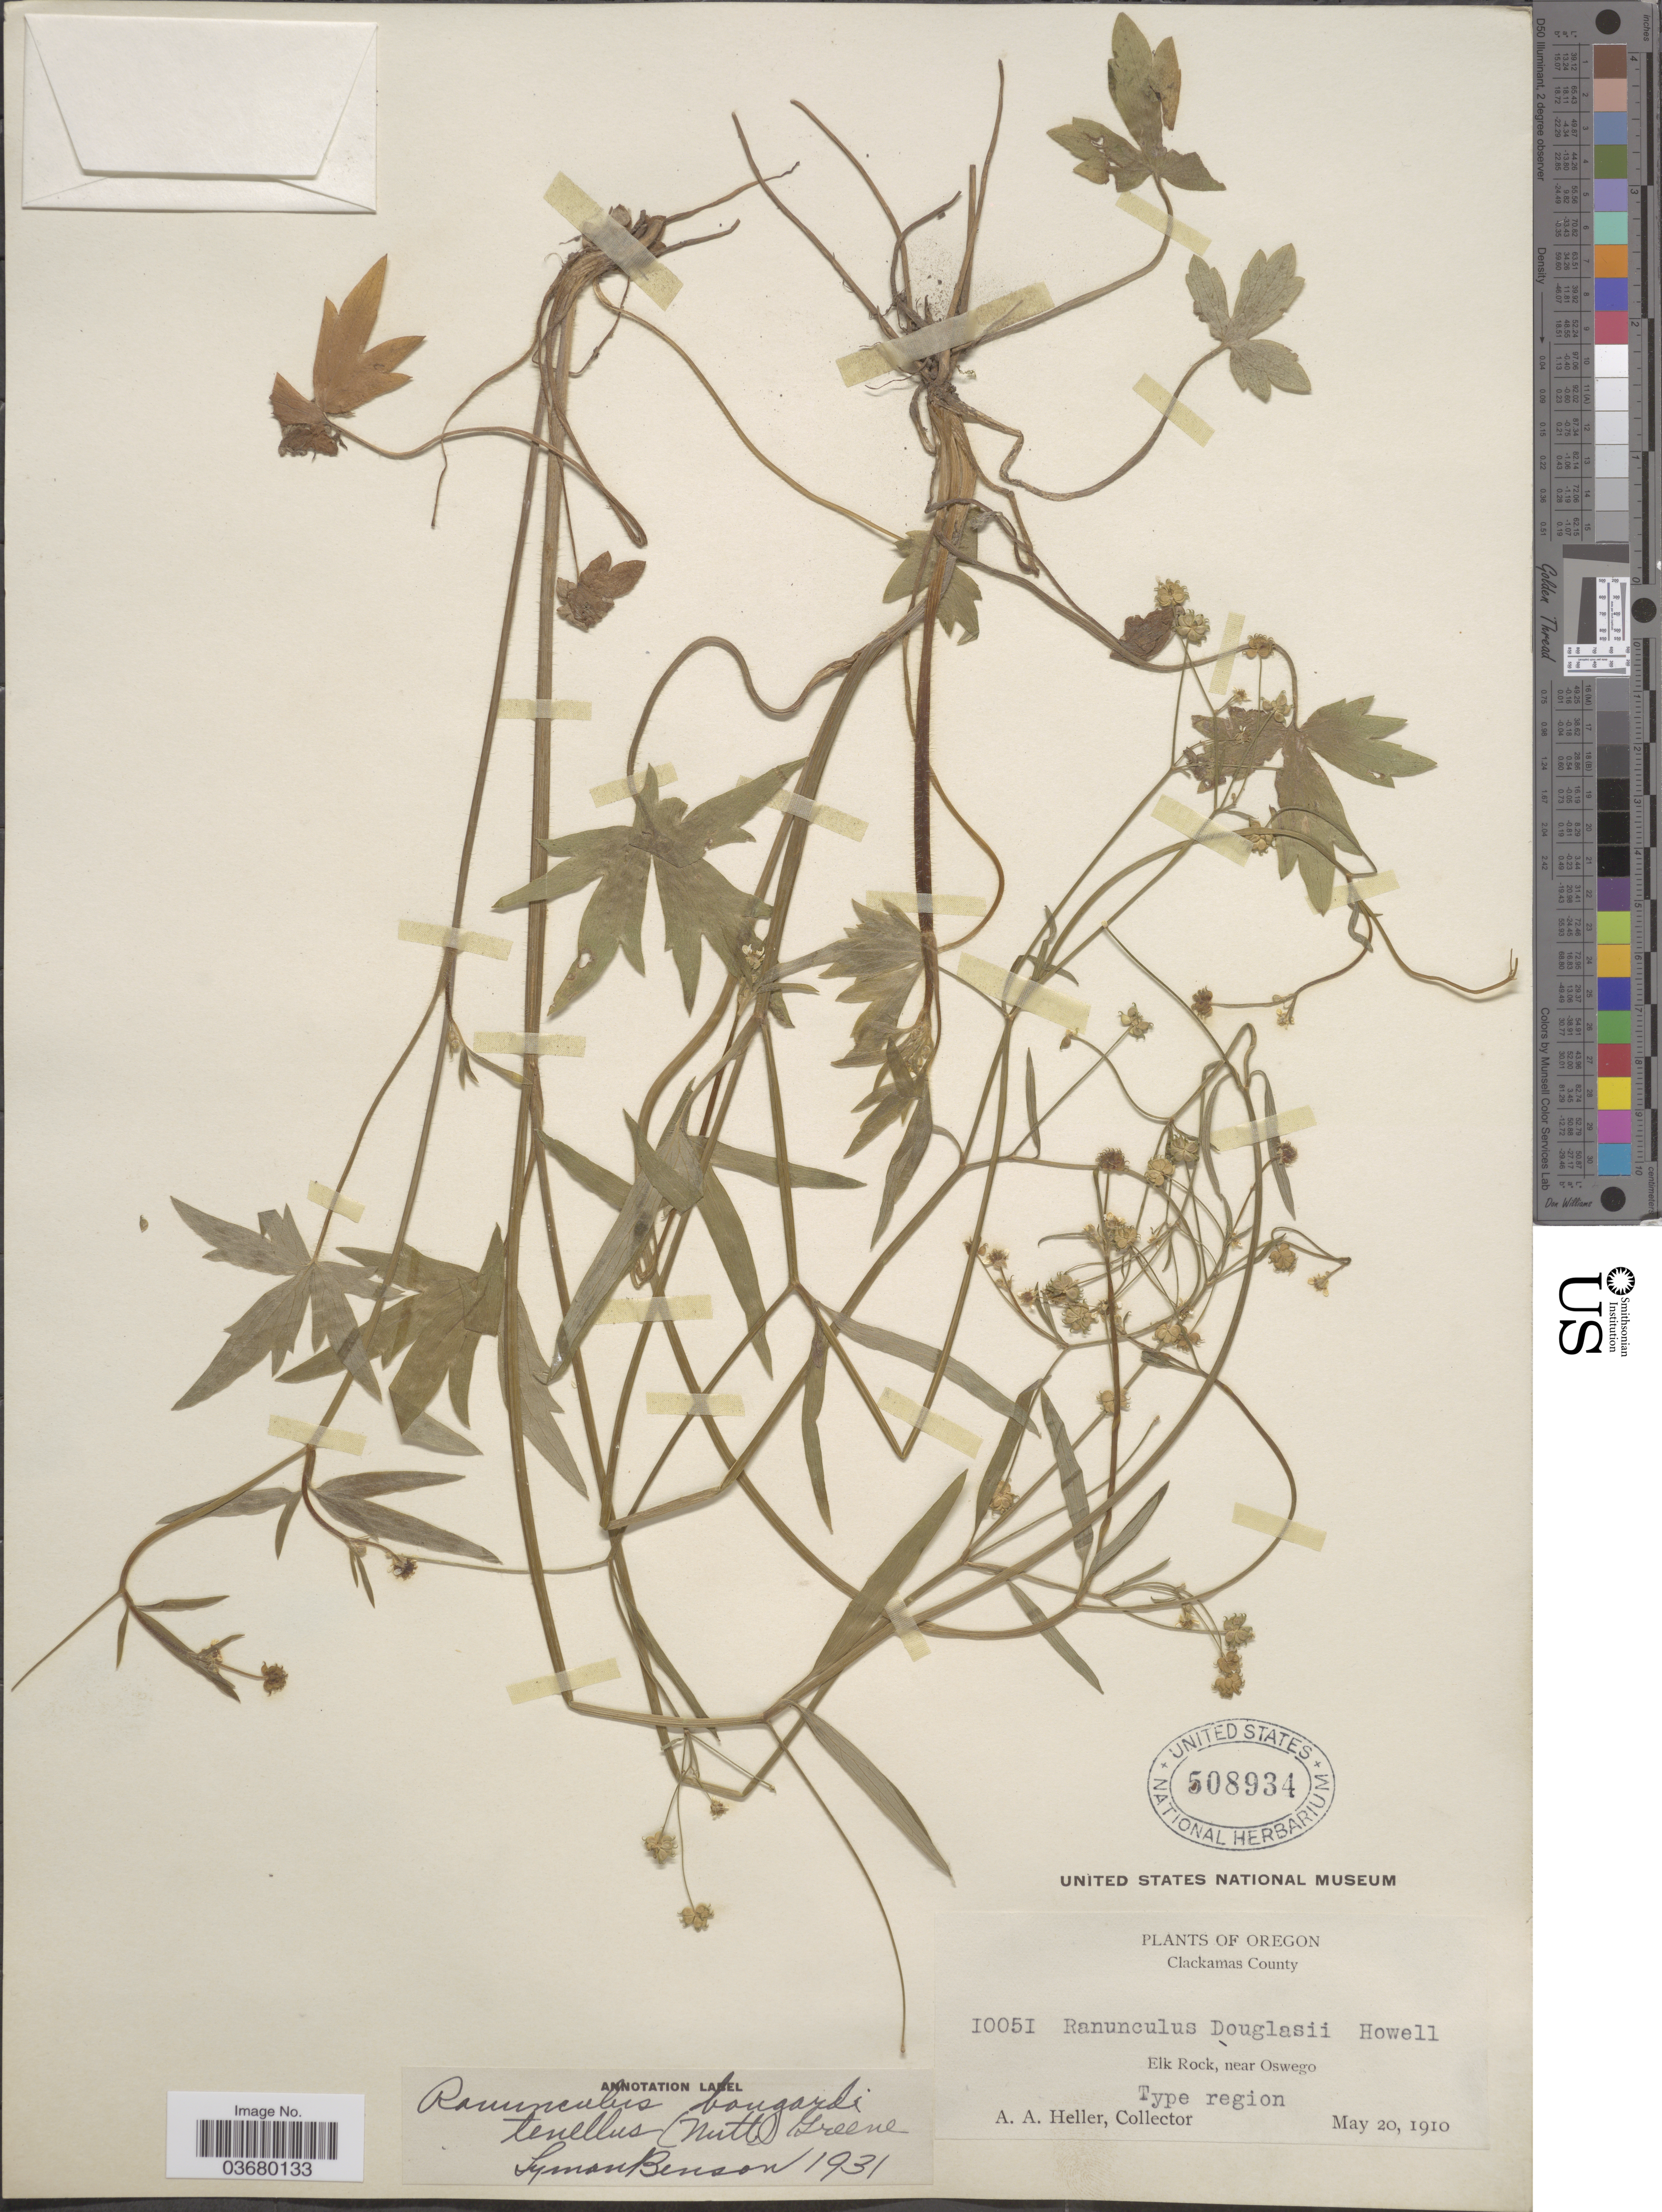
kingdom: Plantae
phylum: Tracheophyta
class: Magnoliopsida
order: Ranunculales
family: Ranunculaceae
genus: Ranunculus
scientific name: Ranunculus bongardii var. tenellus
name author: (A. Gray) Greene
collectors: A. A. Heller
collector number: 10051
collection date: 1910-05-20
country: United States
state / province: Oregon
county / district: Clackamas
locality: Clackamas County. Elk Rock, near Oswego.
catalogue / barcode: US 508934